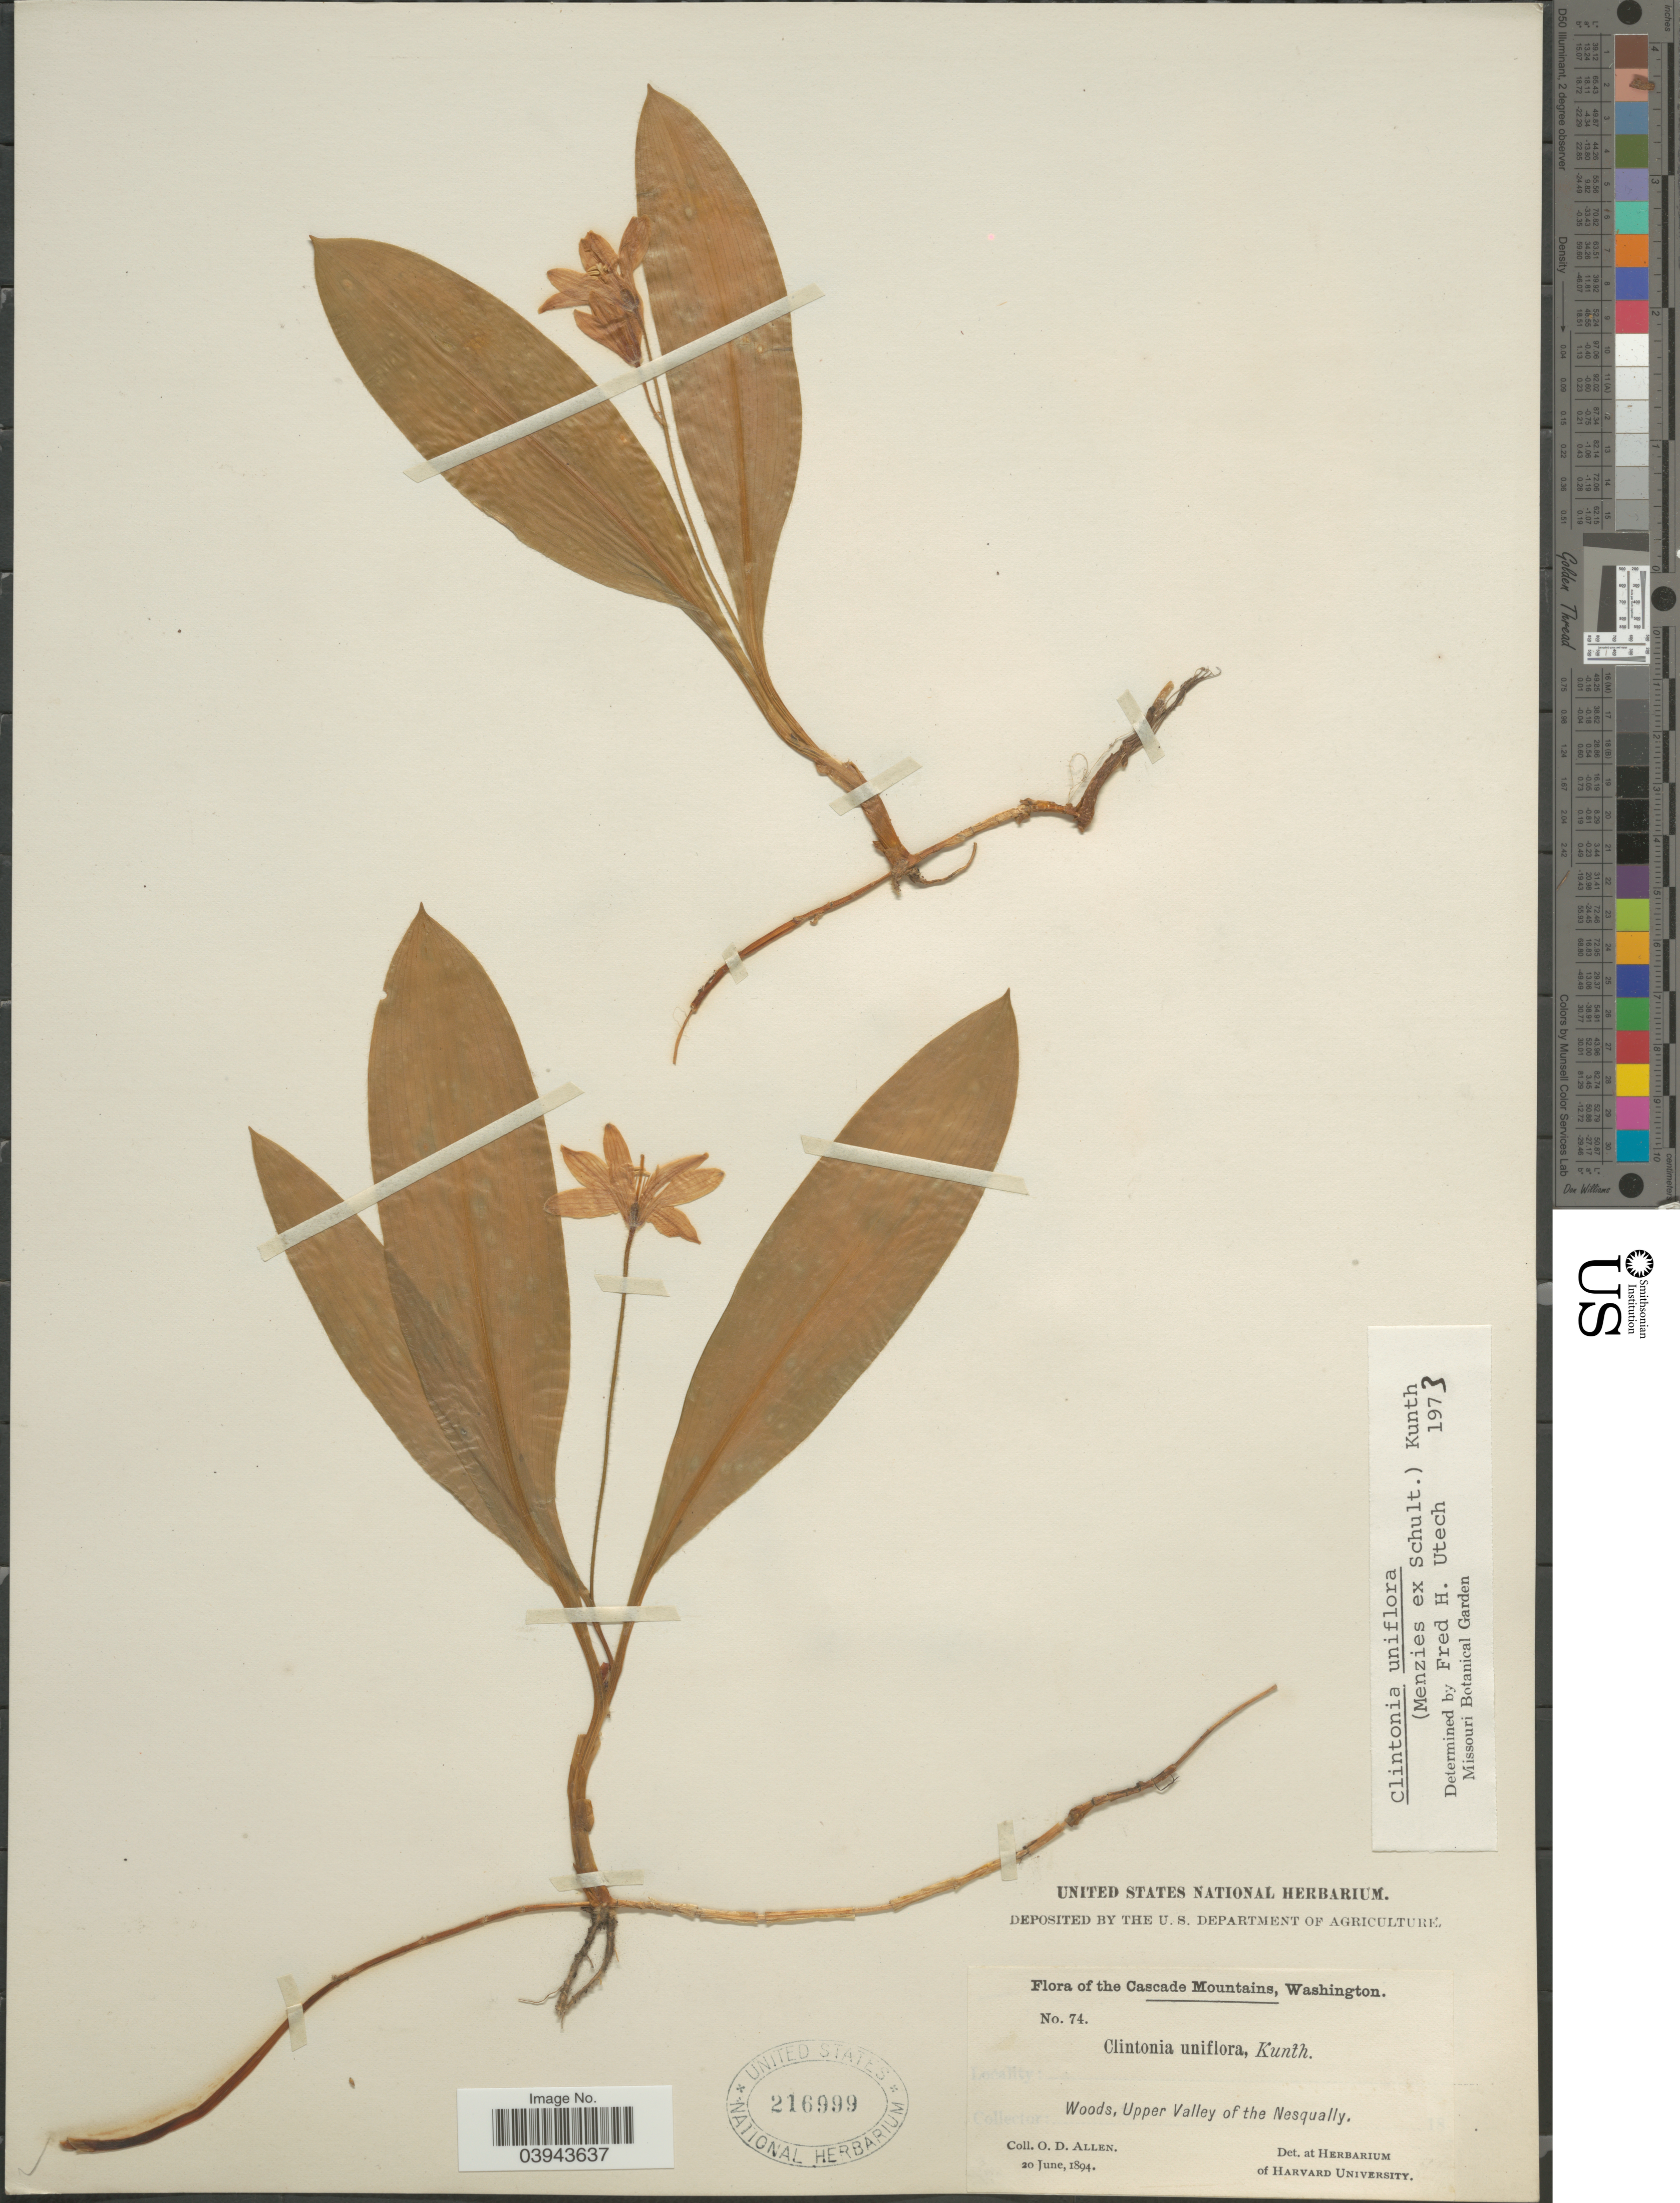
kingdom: Plantae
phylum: Tracheophyta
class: Liliopsida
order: Liliales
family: Liliaceae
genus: Clintonia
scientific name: Clintonia uniflora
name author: Kunth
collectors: O. D. Allen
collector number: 74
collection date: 1894-06-20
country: United States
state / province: Washington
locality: The Cascade Mountains. Upper Valley of the Nesqually.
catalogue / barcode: US 216999